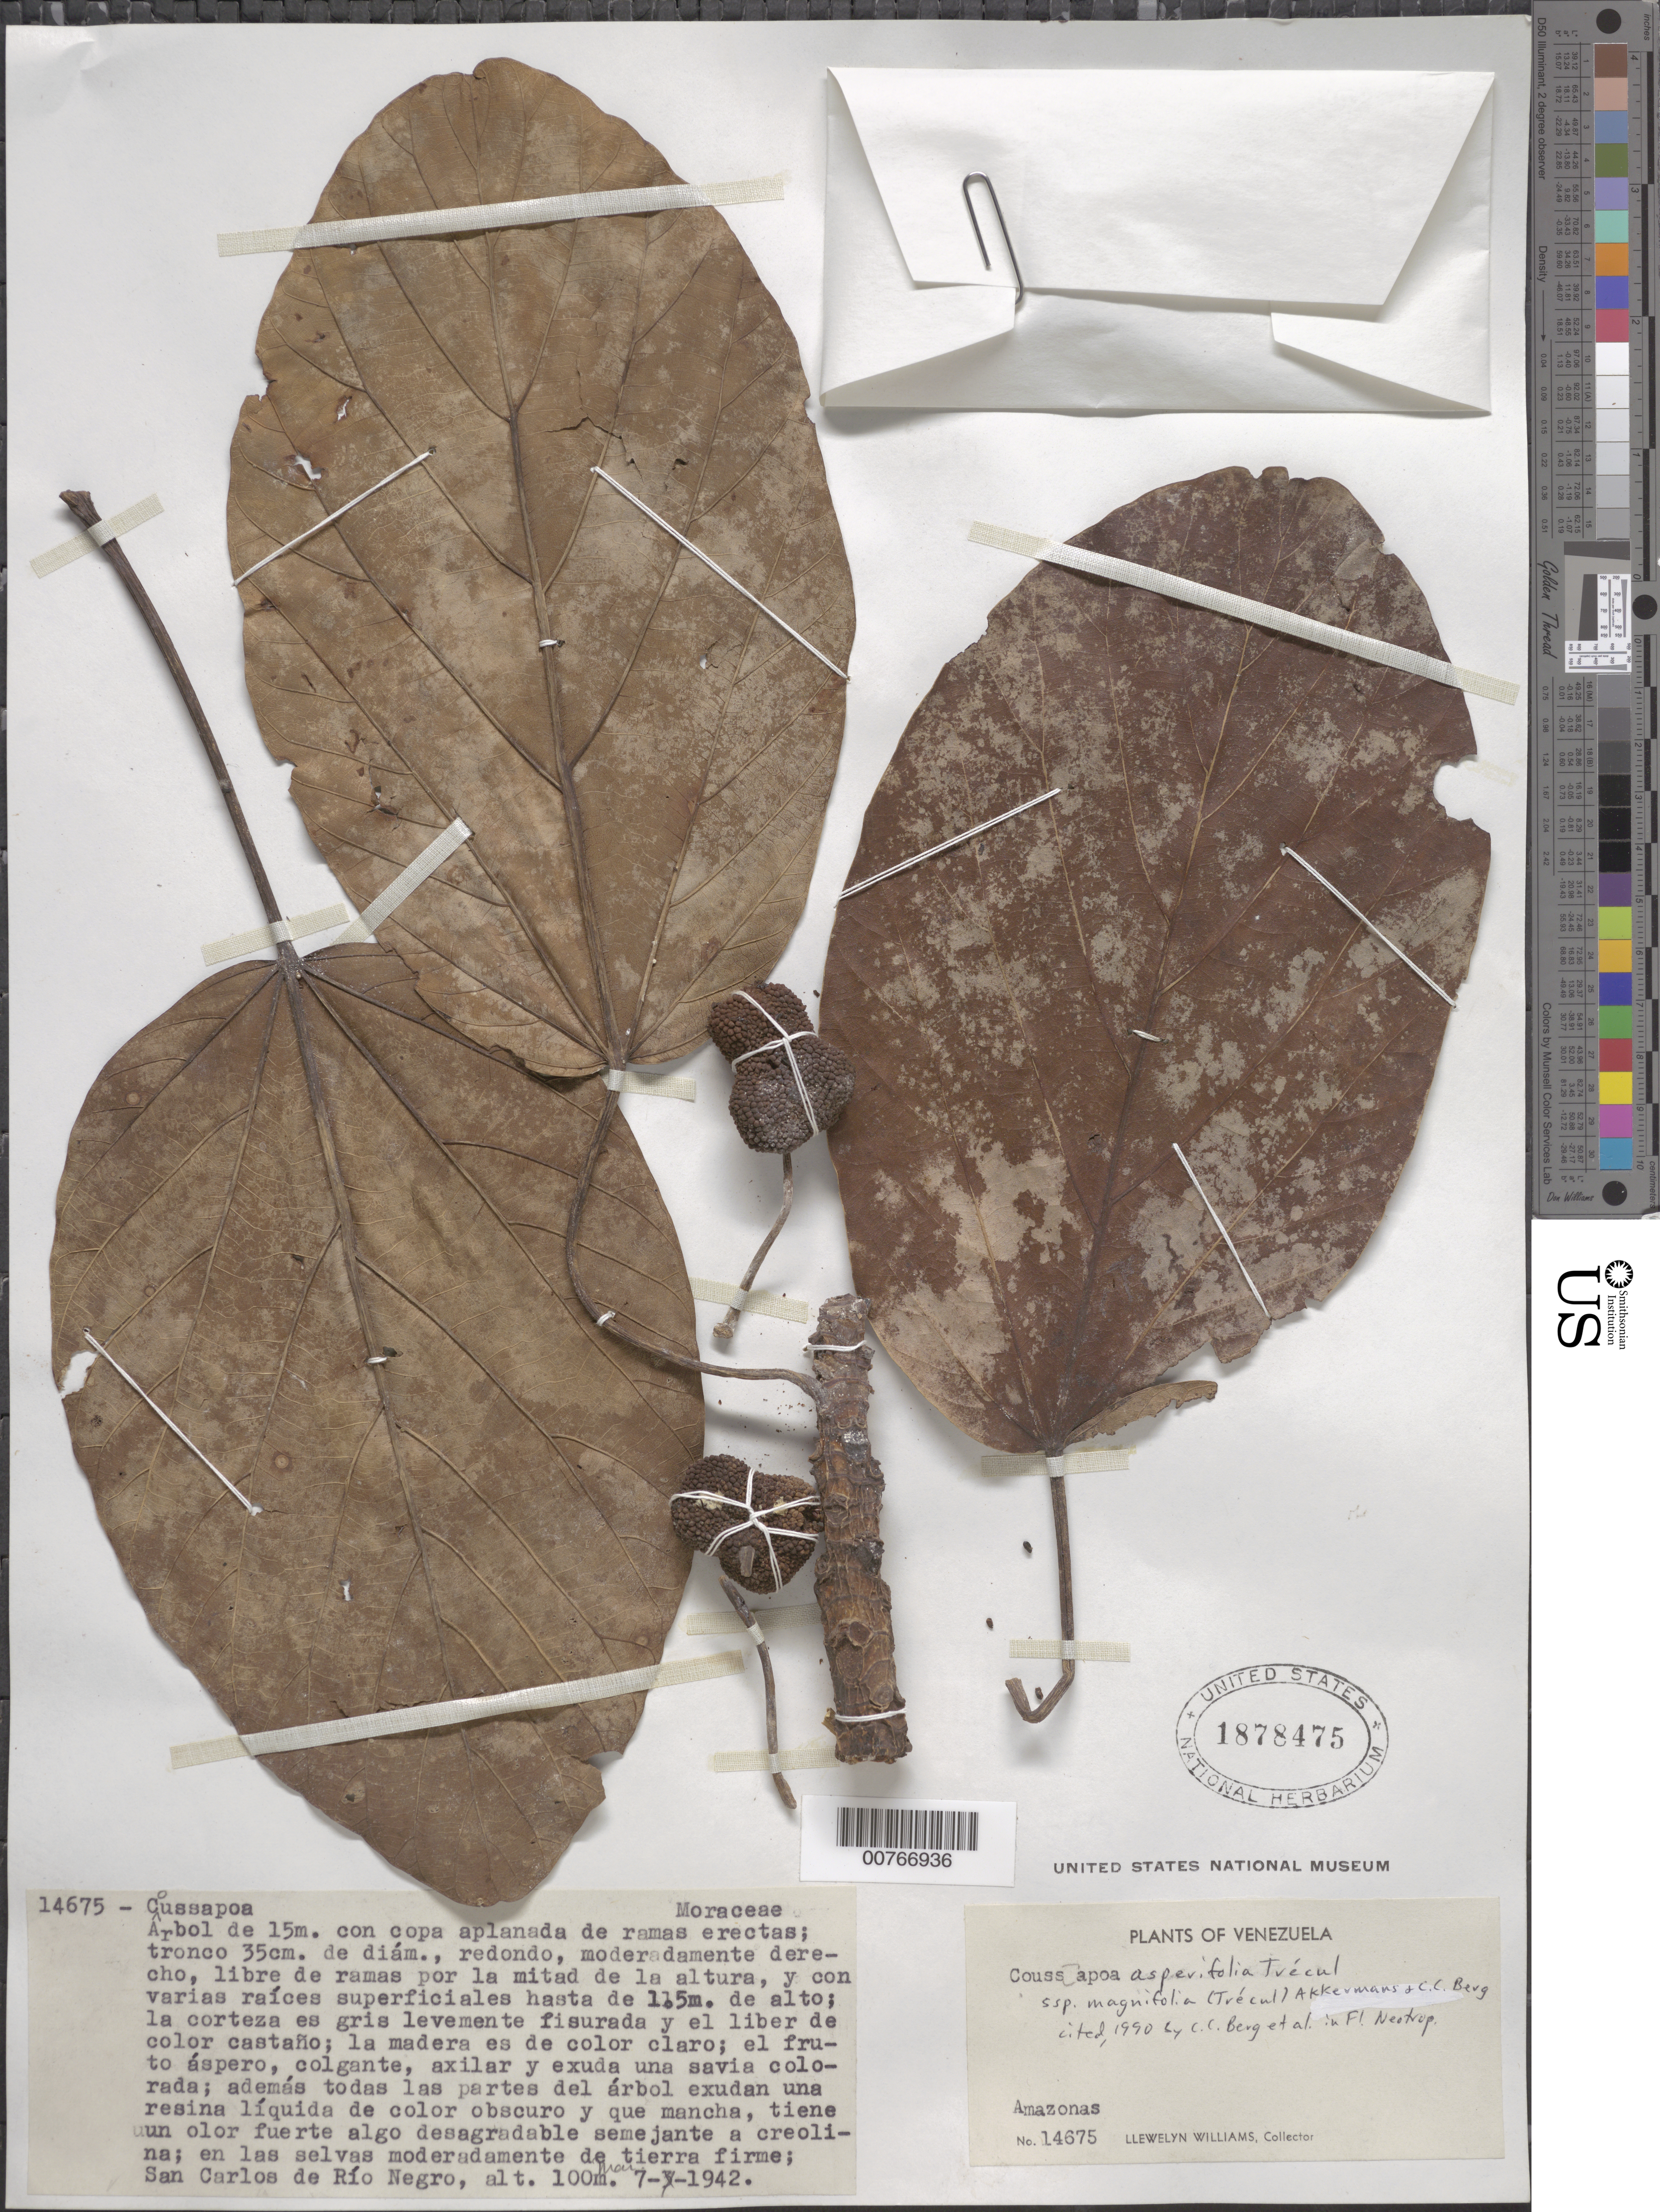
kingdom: Plantae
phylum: Tracheophyta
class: Magnoliopsida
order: Rosales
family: Urticaceae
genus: Coussapoa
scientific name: Coussapoa asperifolia subsp. magnifolia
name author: (Trécul) Akkermans & C.C. Berg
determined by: Berg, C. C.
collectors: Ll. Williams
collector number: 14675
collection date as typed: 7-Mar-42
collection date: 1942-03-07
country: Venezuela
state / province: Amazonas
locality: San Carlos de Río Negro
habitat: Selvas moderadamente de tierra firme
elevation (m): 100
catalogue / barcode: US 1878475